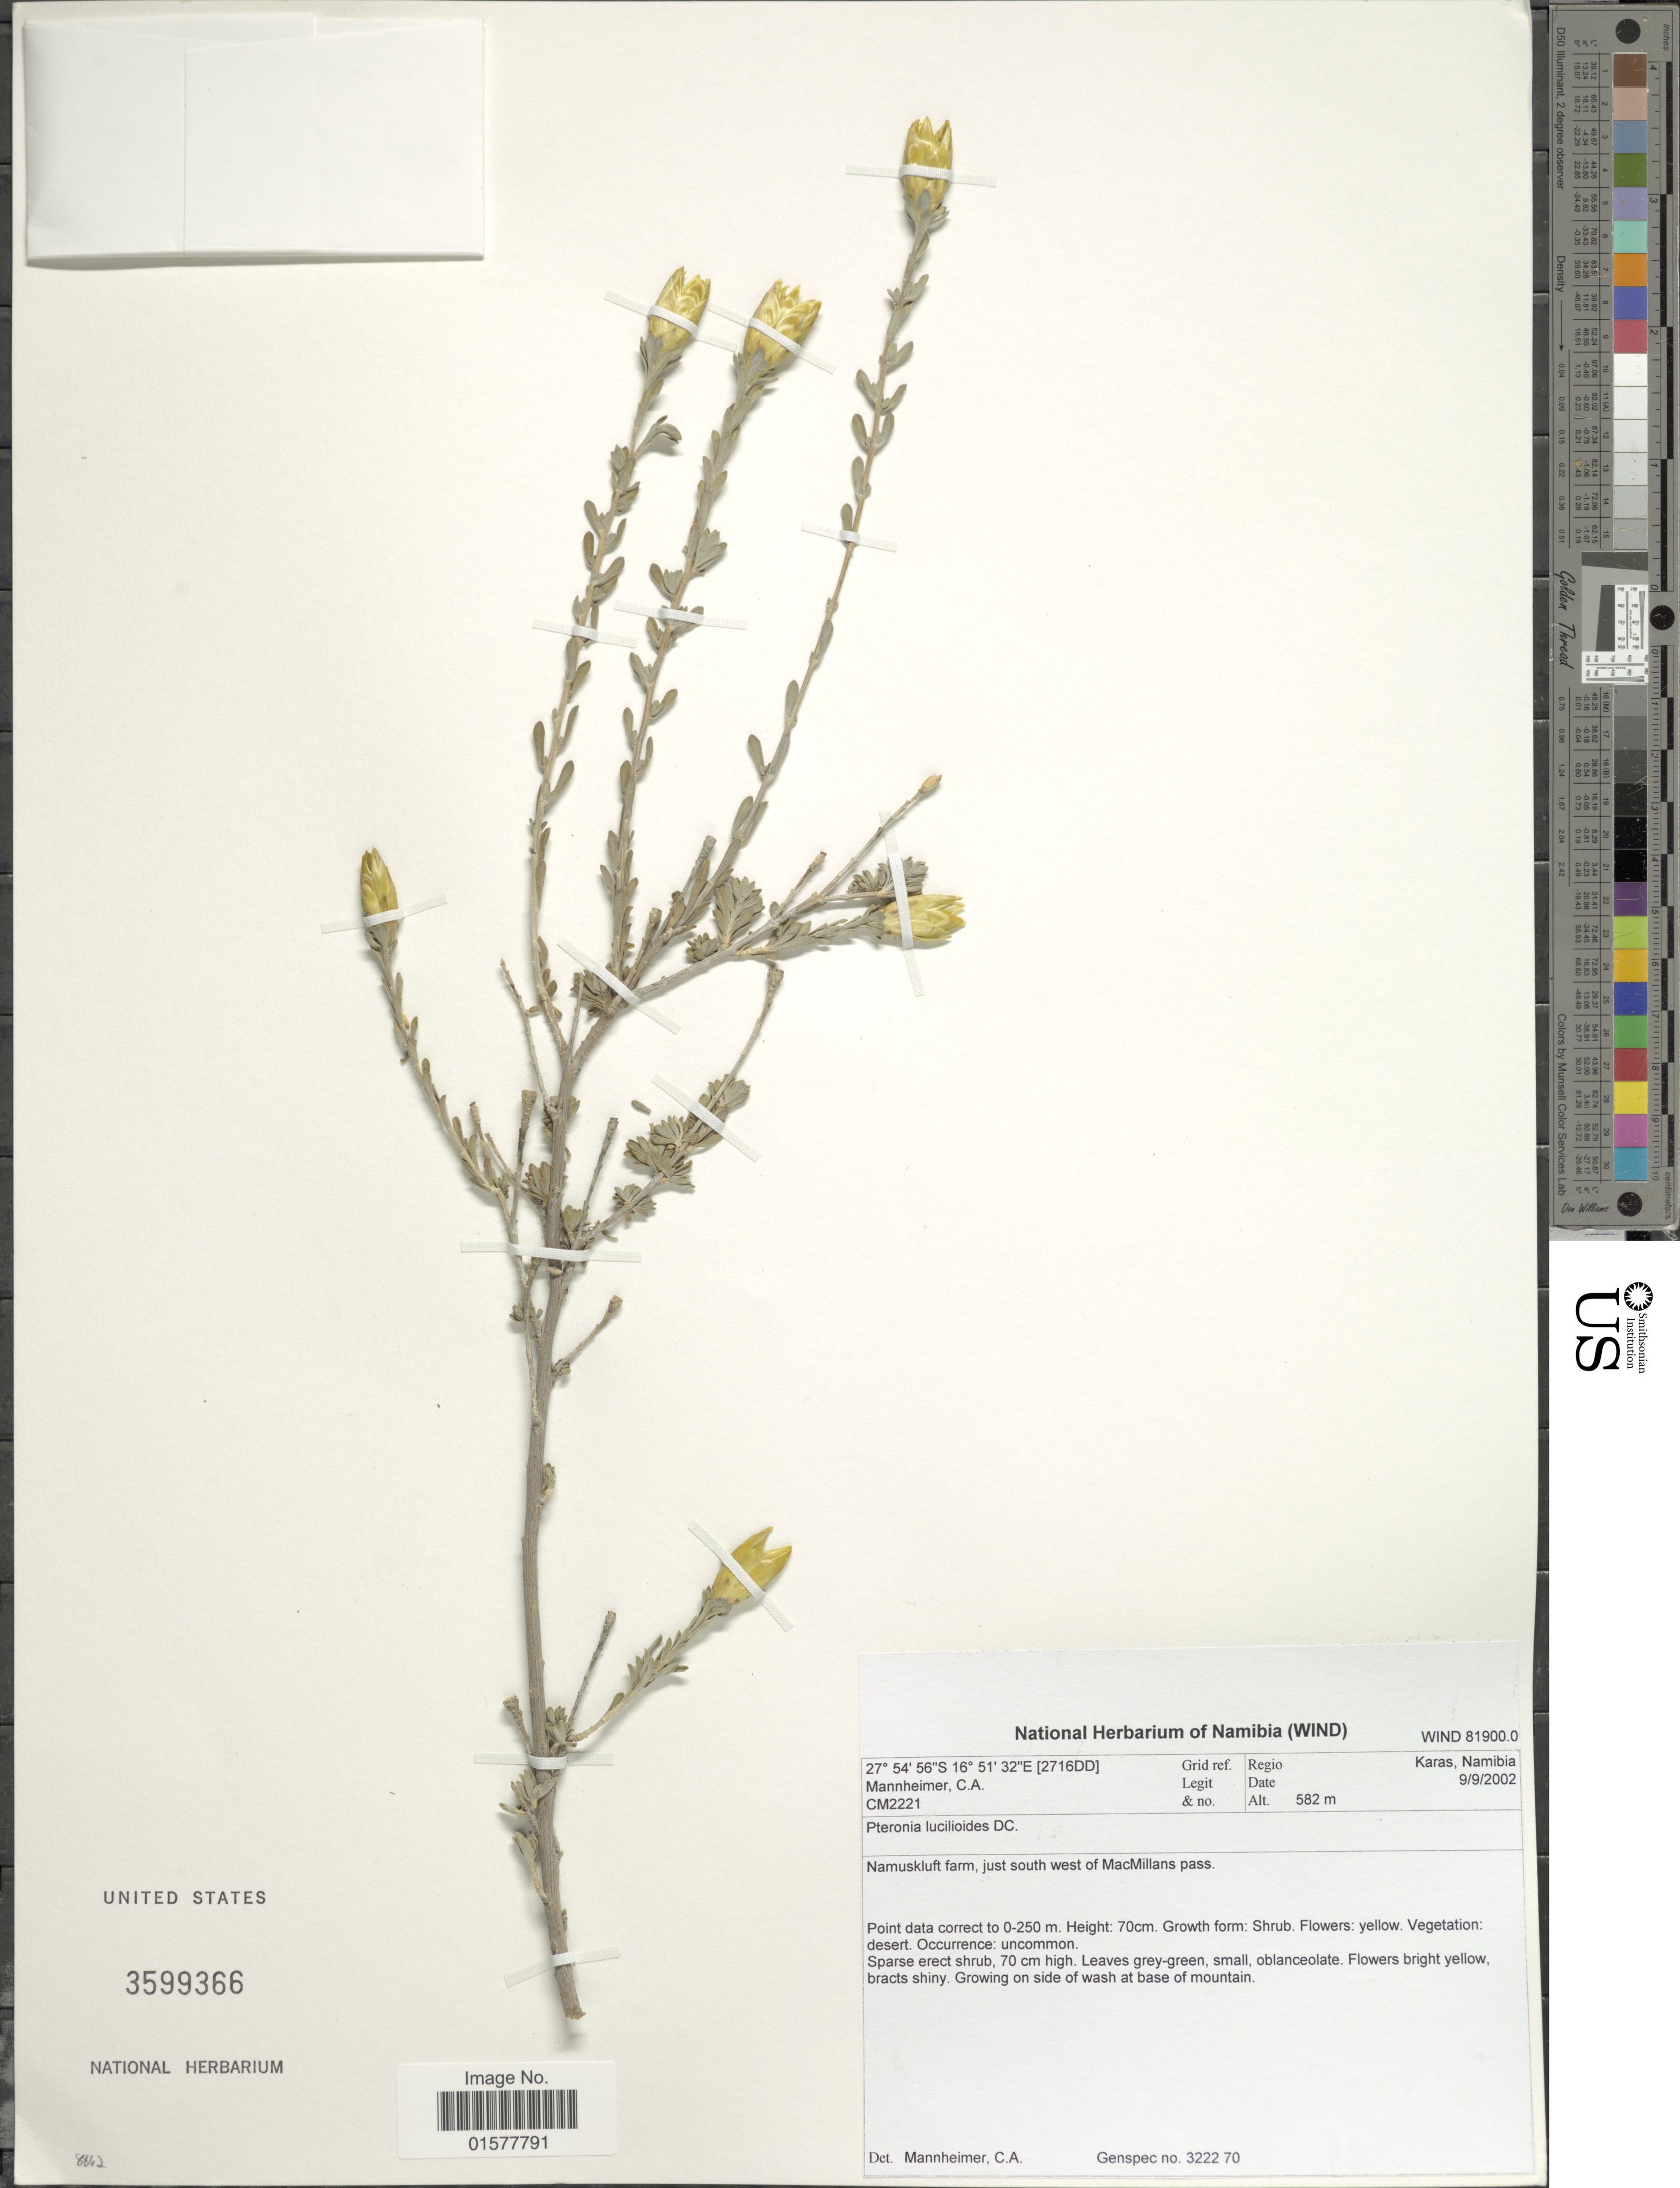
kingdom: Plantae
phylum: Tracheophyta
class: Magnoliopsida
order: Asterales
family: Asteraceae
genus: Pteronia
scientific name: Pteronia lucilioides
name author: DC.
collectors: C. A. Mannheimer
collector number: CM2221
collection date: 2002-09-09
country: Namibia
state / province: Karas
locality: Grid ref. [2716DD], Regio Karas, Namibia, Namuskluft farm, just south west of MacMillens pass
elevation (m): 582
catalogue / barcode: US 3599366